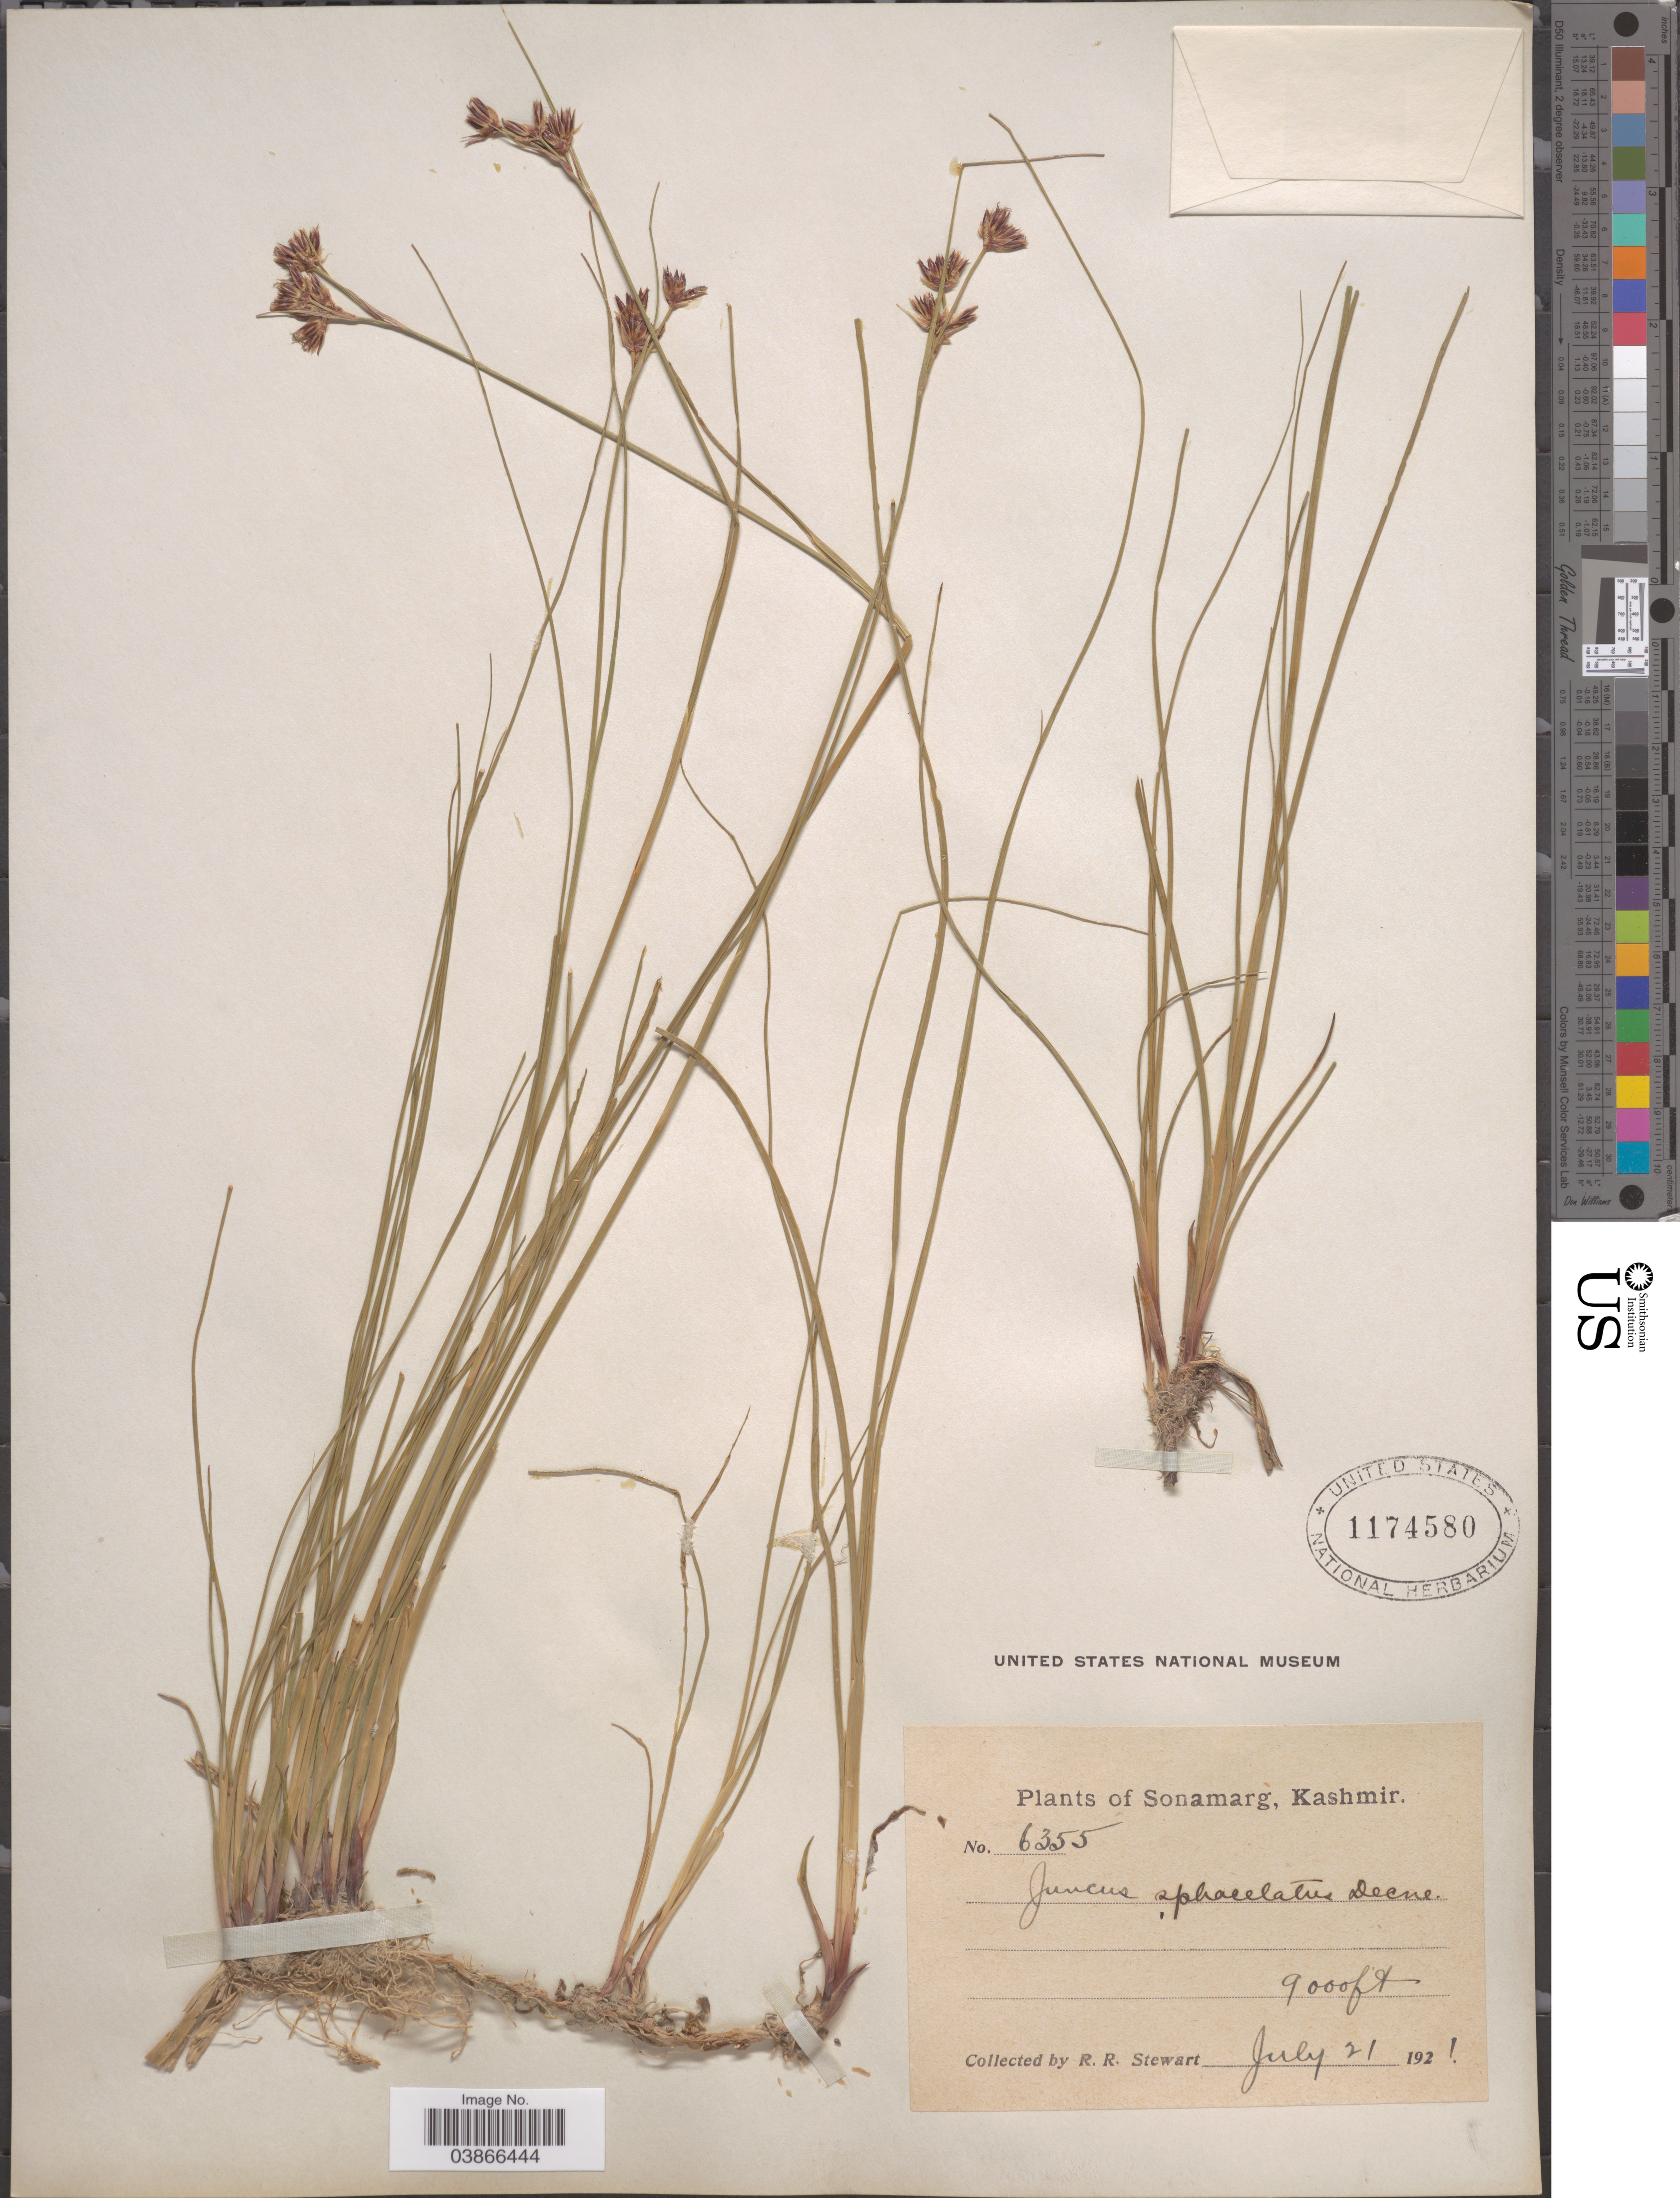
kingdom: Plantae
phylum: Tracheophyta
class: Liliopsida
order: Poales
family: Juncaceae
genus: Juncus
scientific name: Juncus sphacelatus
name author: Decne.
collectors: R. Stewart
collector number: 6355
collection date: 1921-07-21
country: India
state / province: Jammu and Kashmir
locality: Sonamarg, Kashmir.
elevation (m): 2743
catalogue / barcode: US 1174580